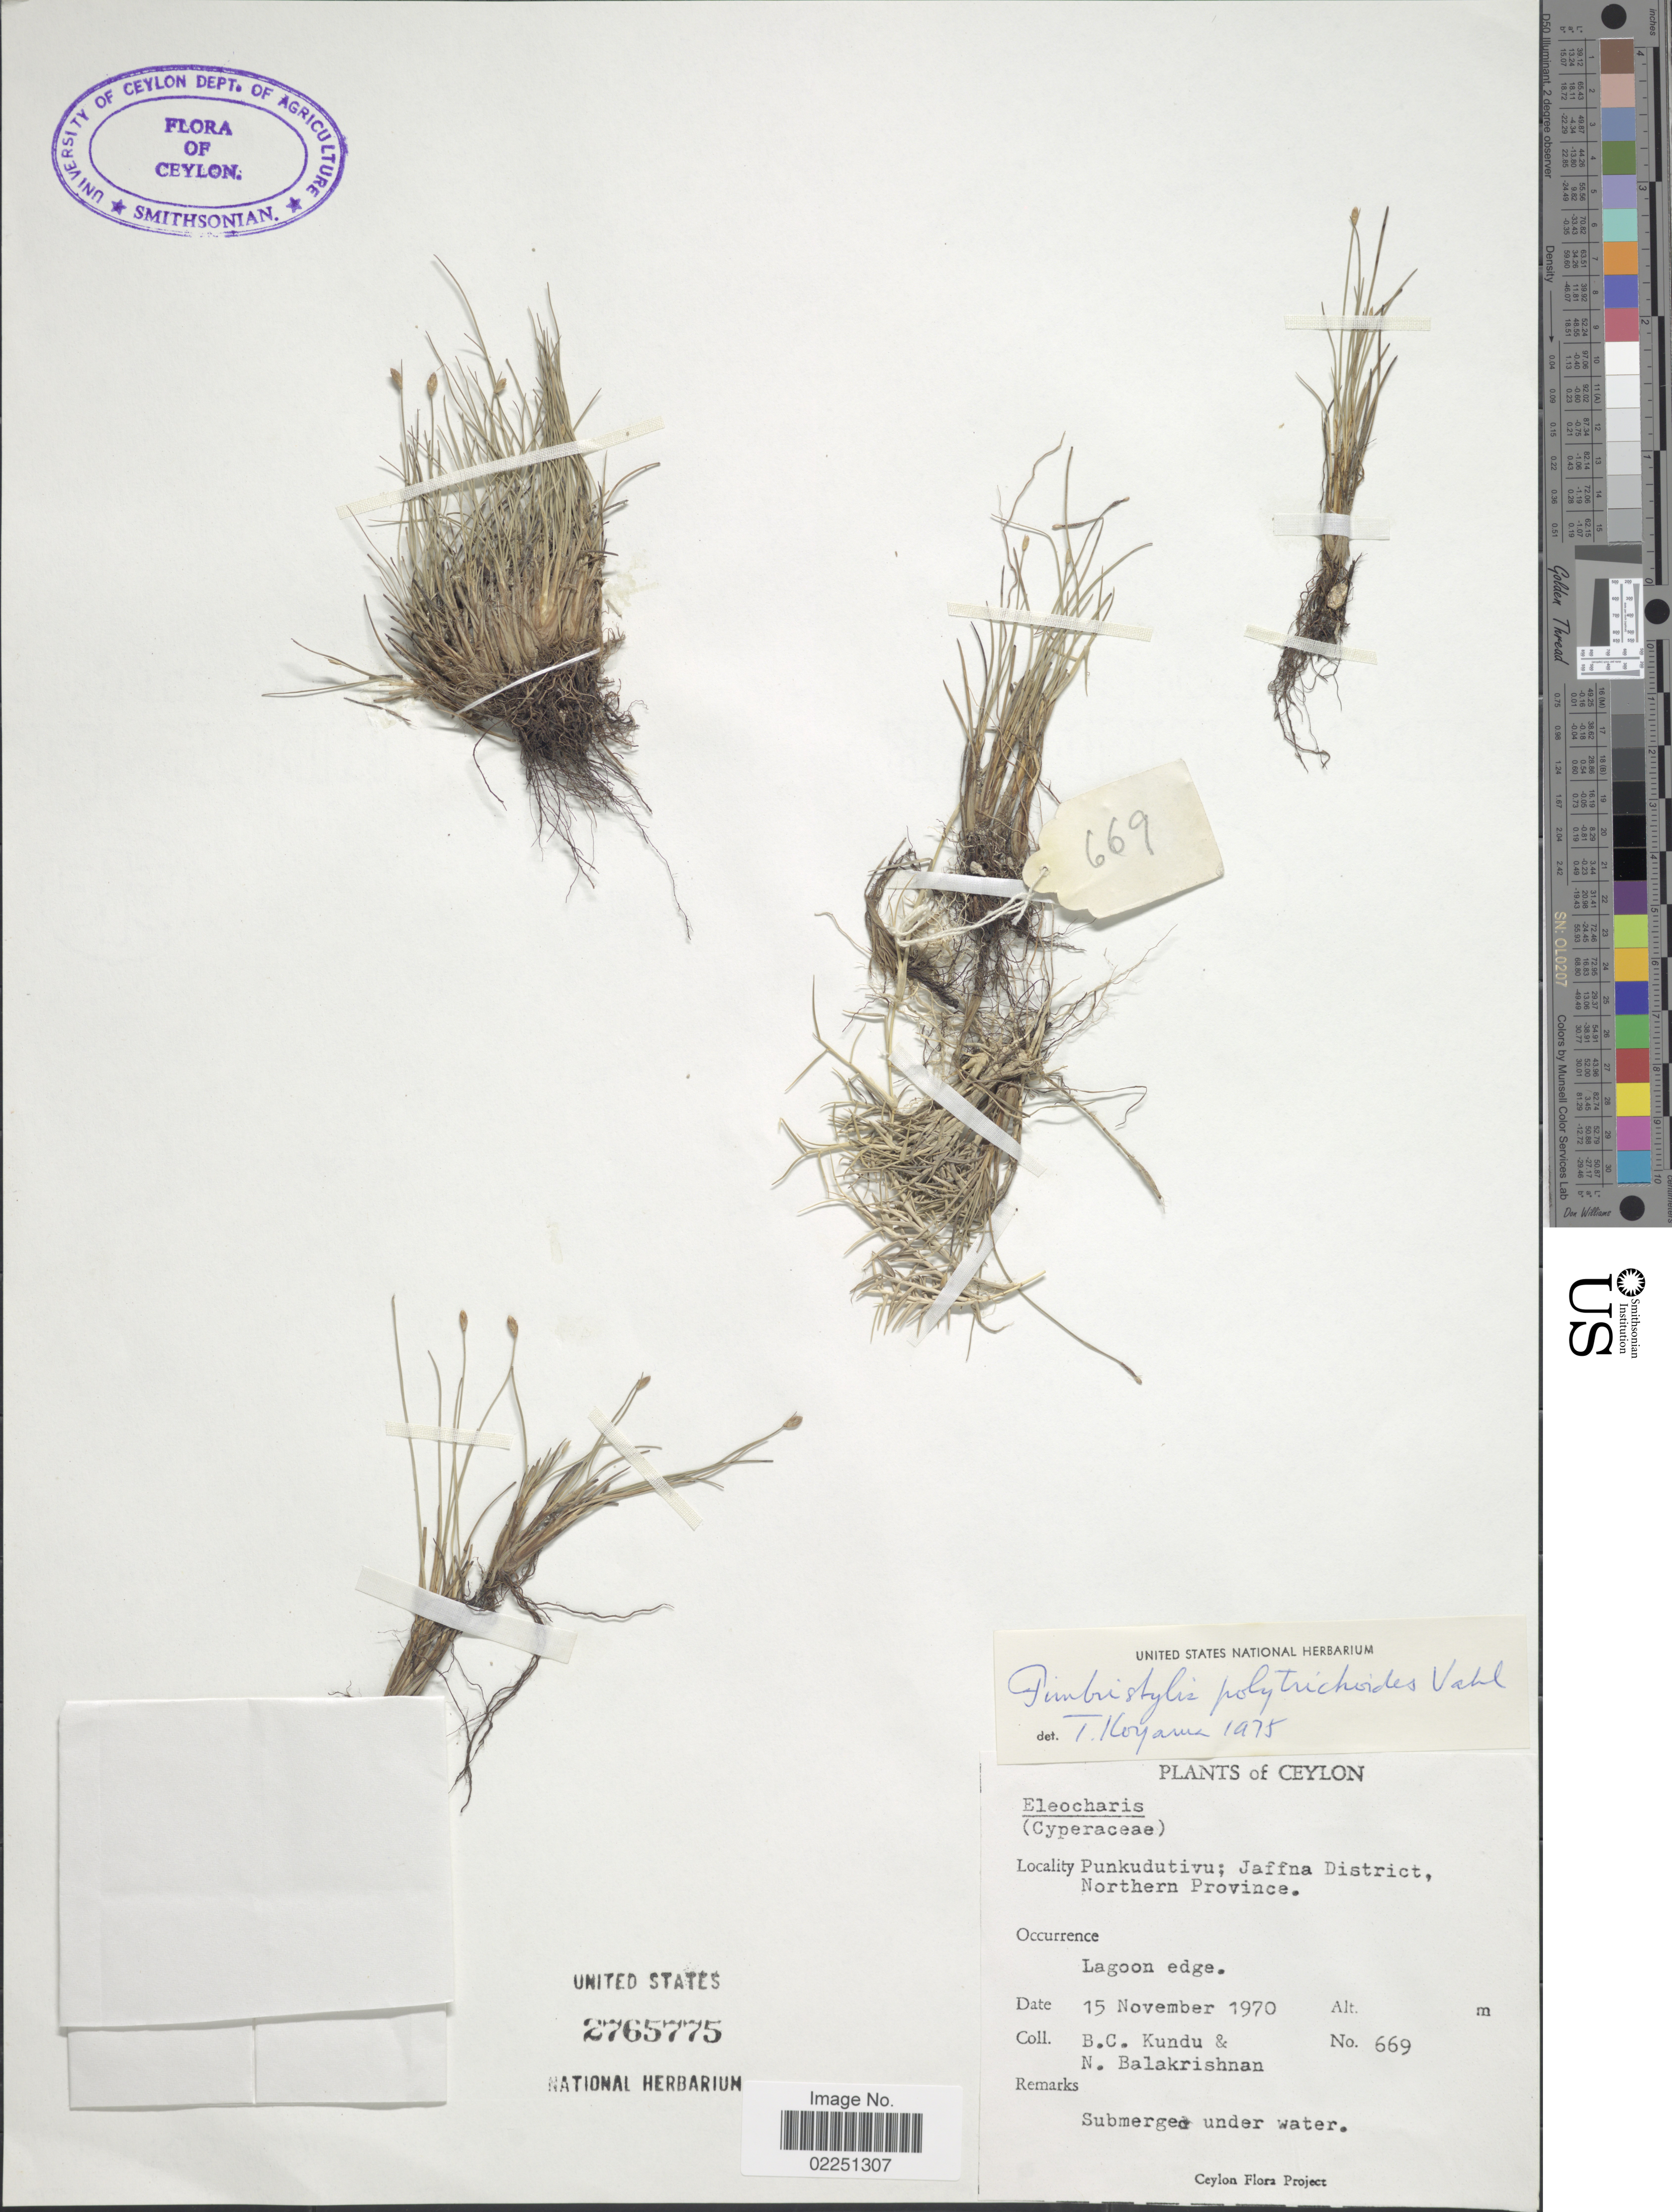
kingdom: Plantae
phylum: Tracheophyta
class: Liliopsida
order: Poales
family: Cyperaceae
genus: Fimbristylis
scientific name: Fimbristylis polytrichoides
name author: (Retz.) Vahl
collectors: B. C. Kundu & N. Balakrishnan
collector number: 669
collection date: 1970-01-15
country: Sri Lanka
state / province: Northern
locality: Ceylon. Punkudutivu; Jaffna District, Northern Province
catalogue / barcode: US 2765775